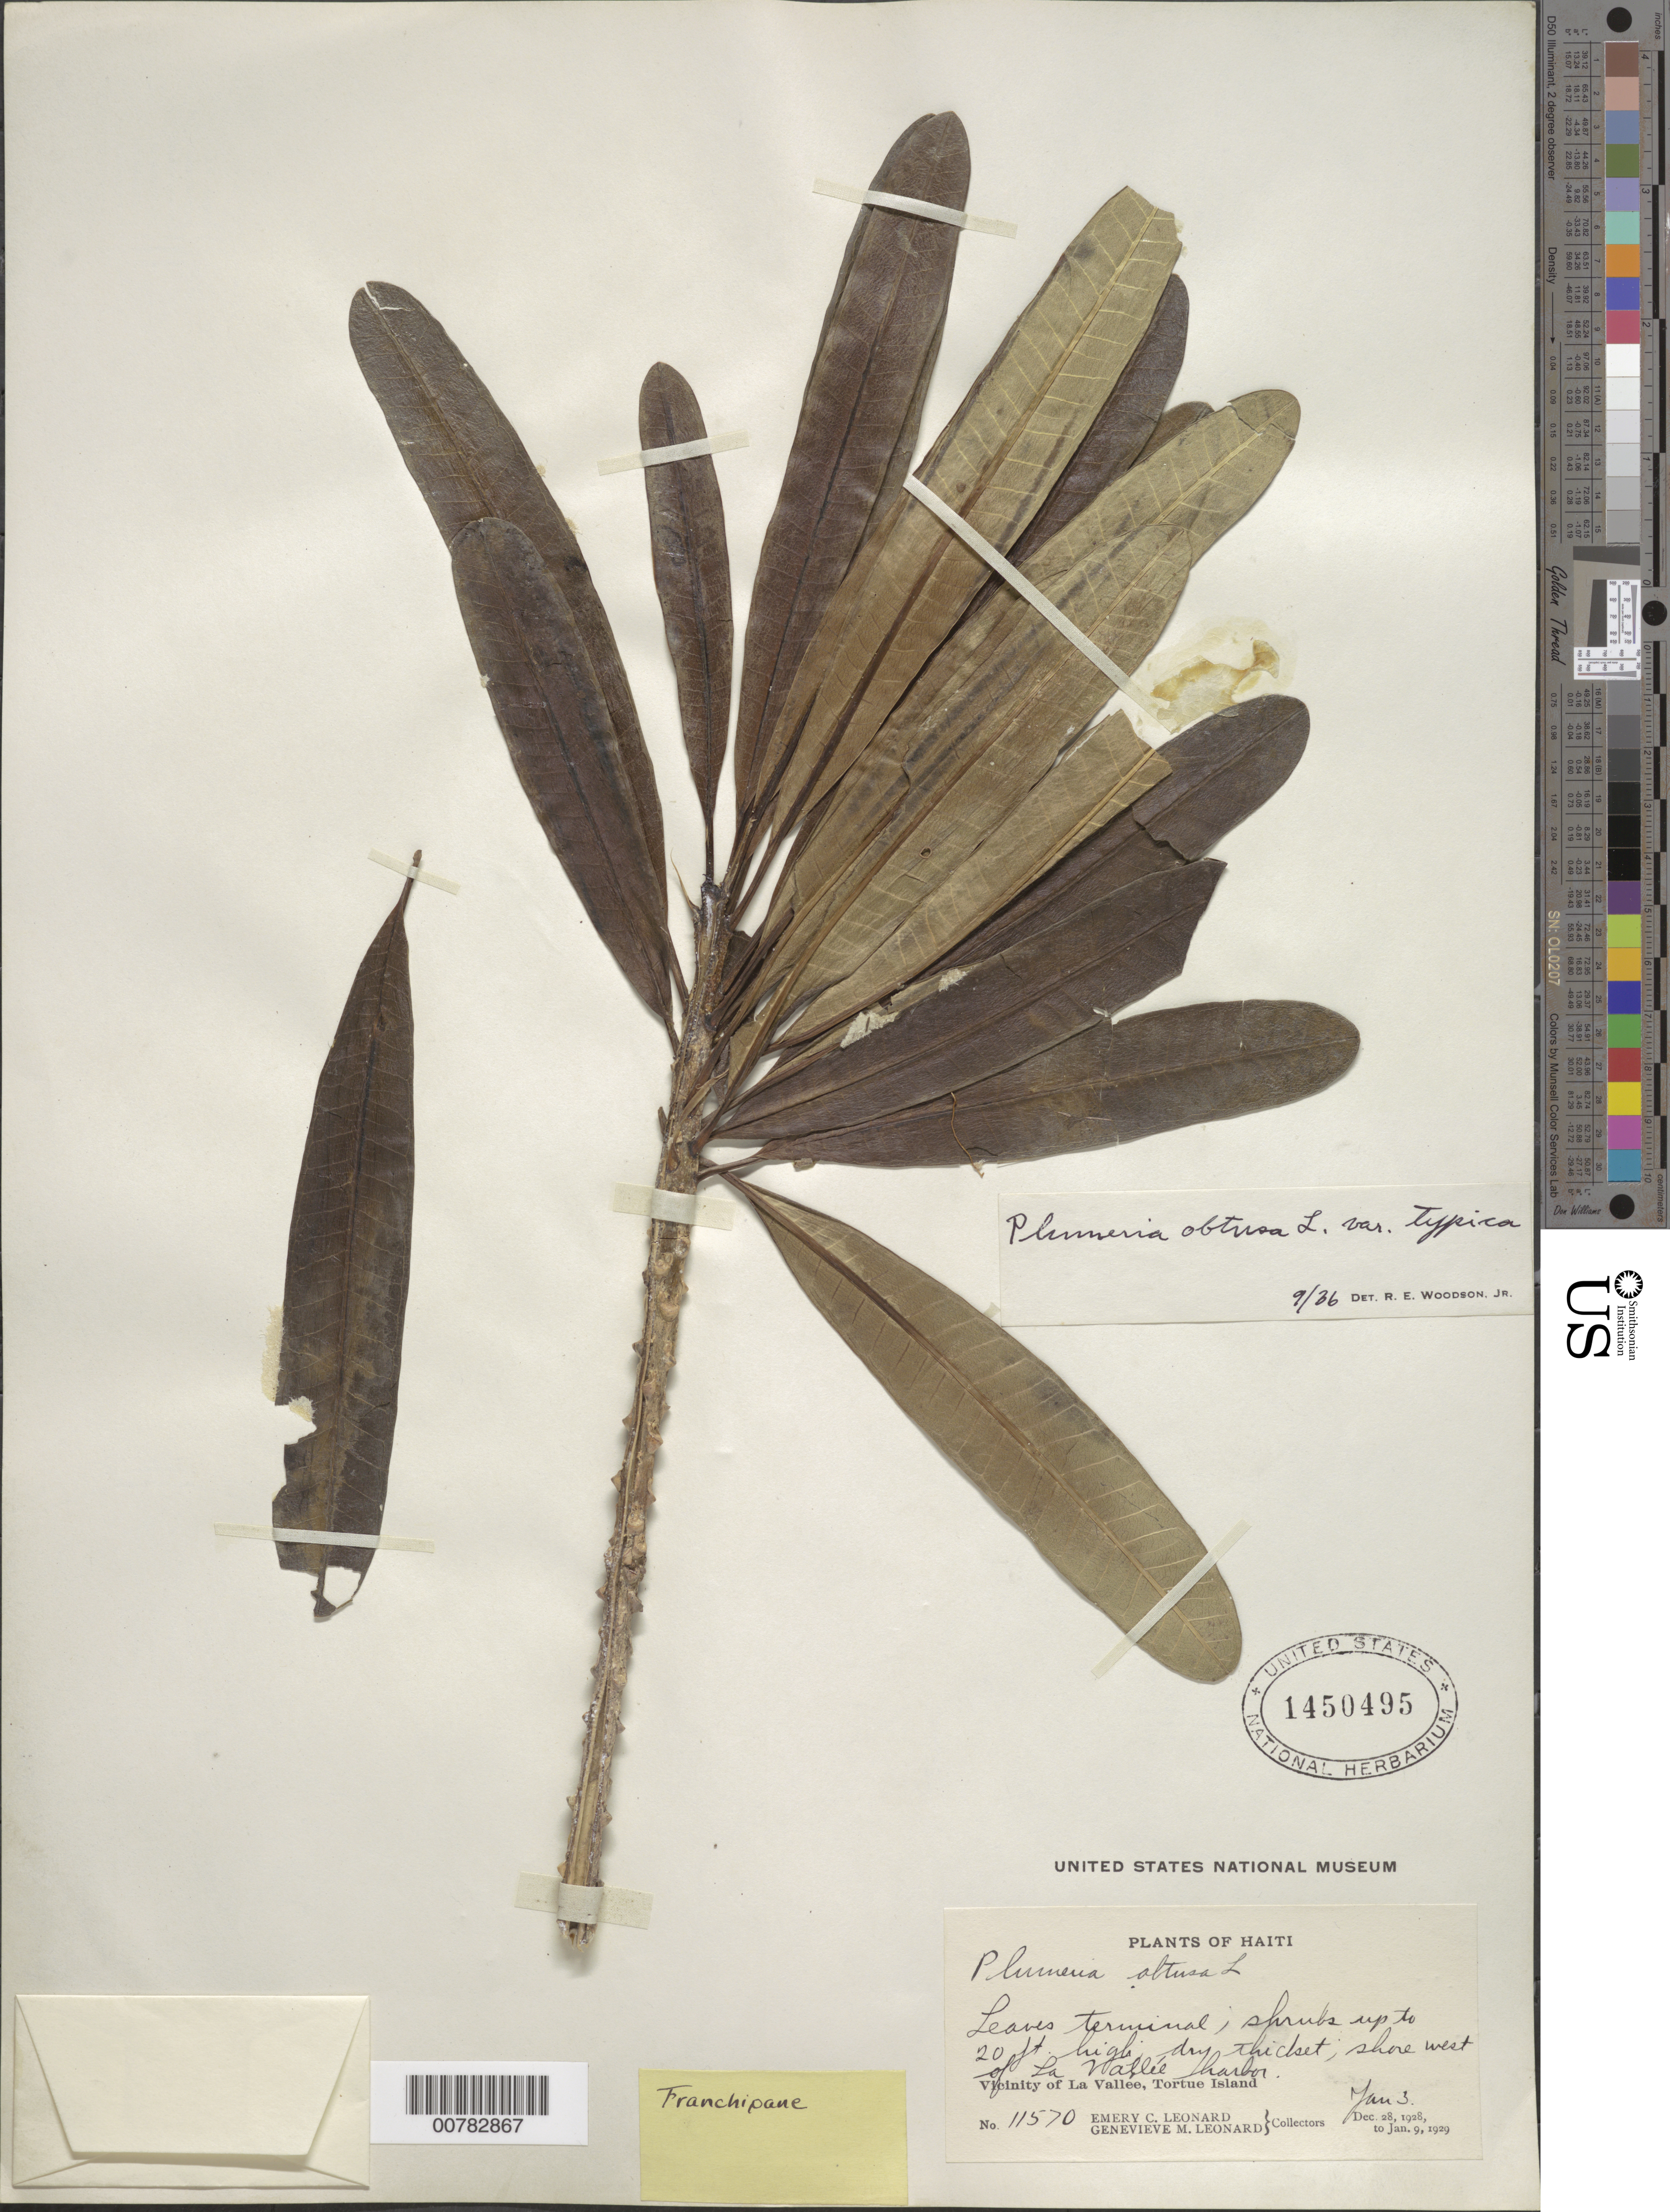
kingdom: Plantae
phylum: Tracheophyta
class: Magnoliopsida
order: Gentianales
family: Apocynaceae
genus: Plumeria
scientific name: Plumeria obtusa var. typica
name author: Woodson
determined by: Woodson, R. E., Jr.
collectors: E. C. Leonard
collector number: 11570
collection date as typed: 03 Jan 1929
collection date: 1929-01-03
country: Haiti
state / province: Nord-Óuest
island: Île de la Tortue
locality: Tortue Island, vicinity of La Vallée, shore west of La Vallée harbor.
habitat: Dry thicket.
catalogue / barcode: US 1450495